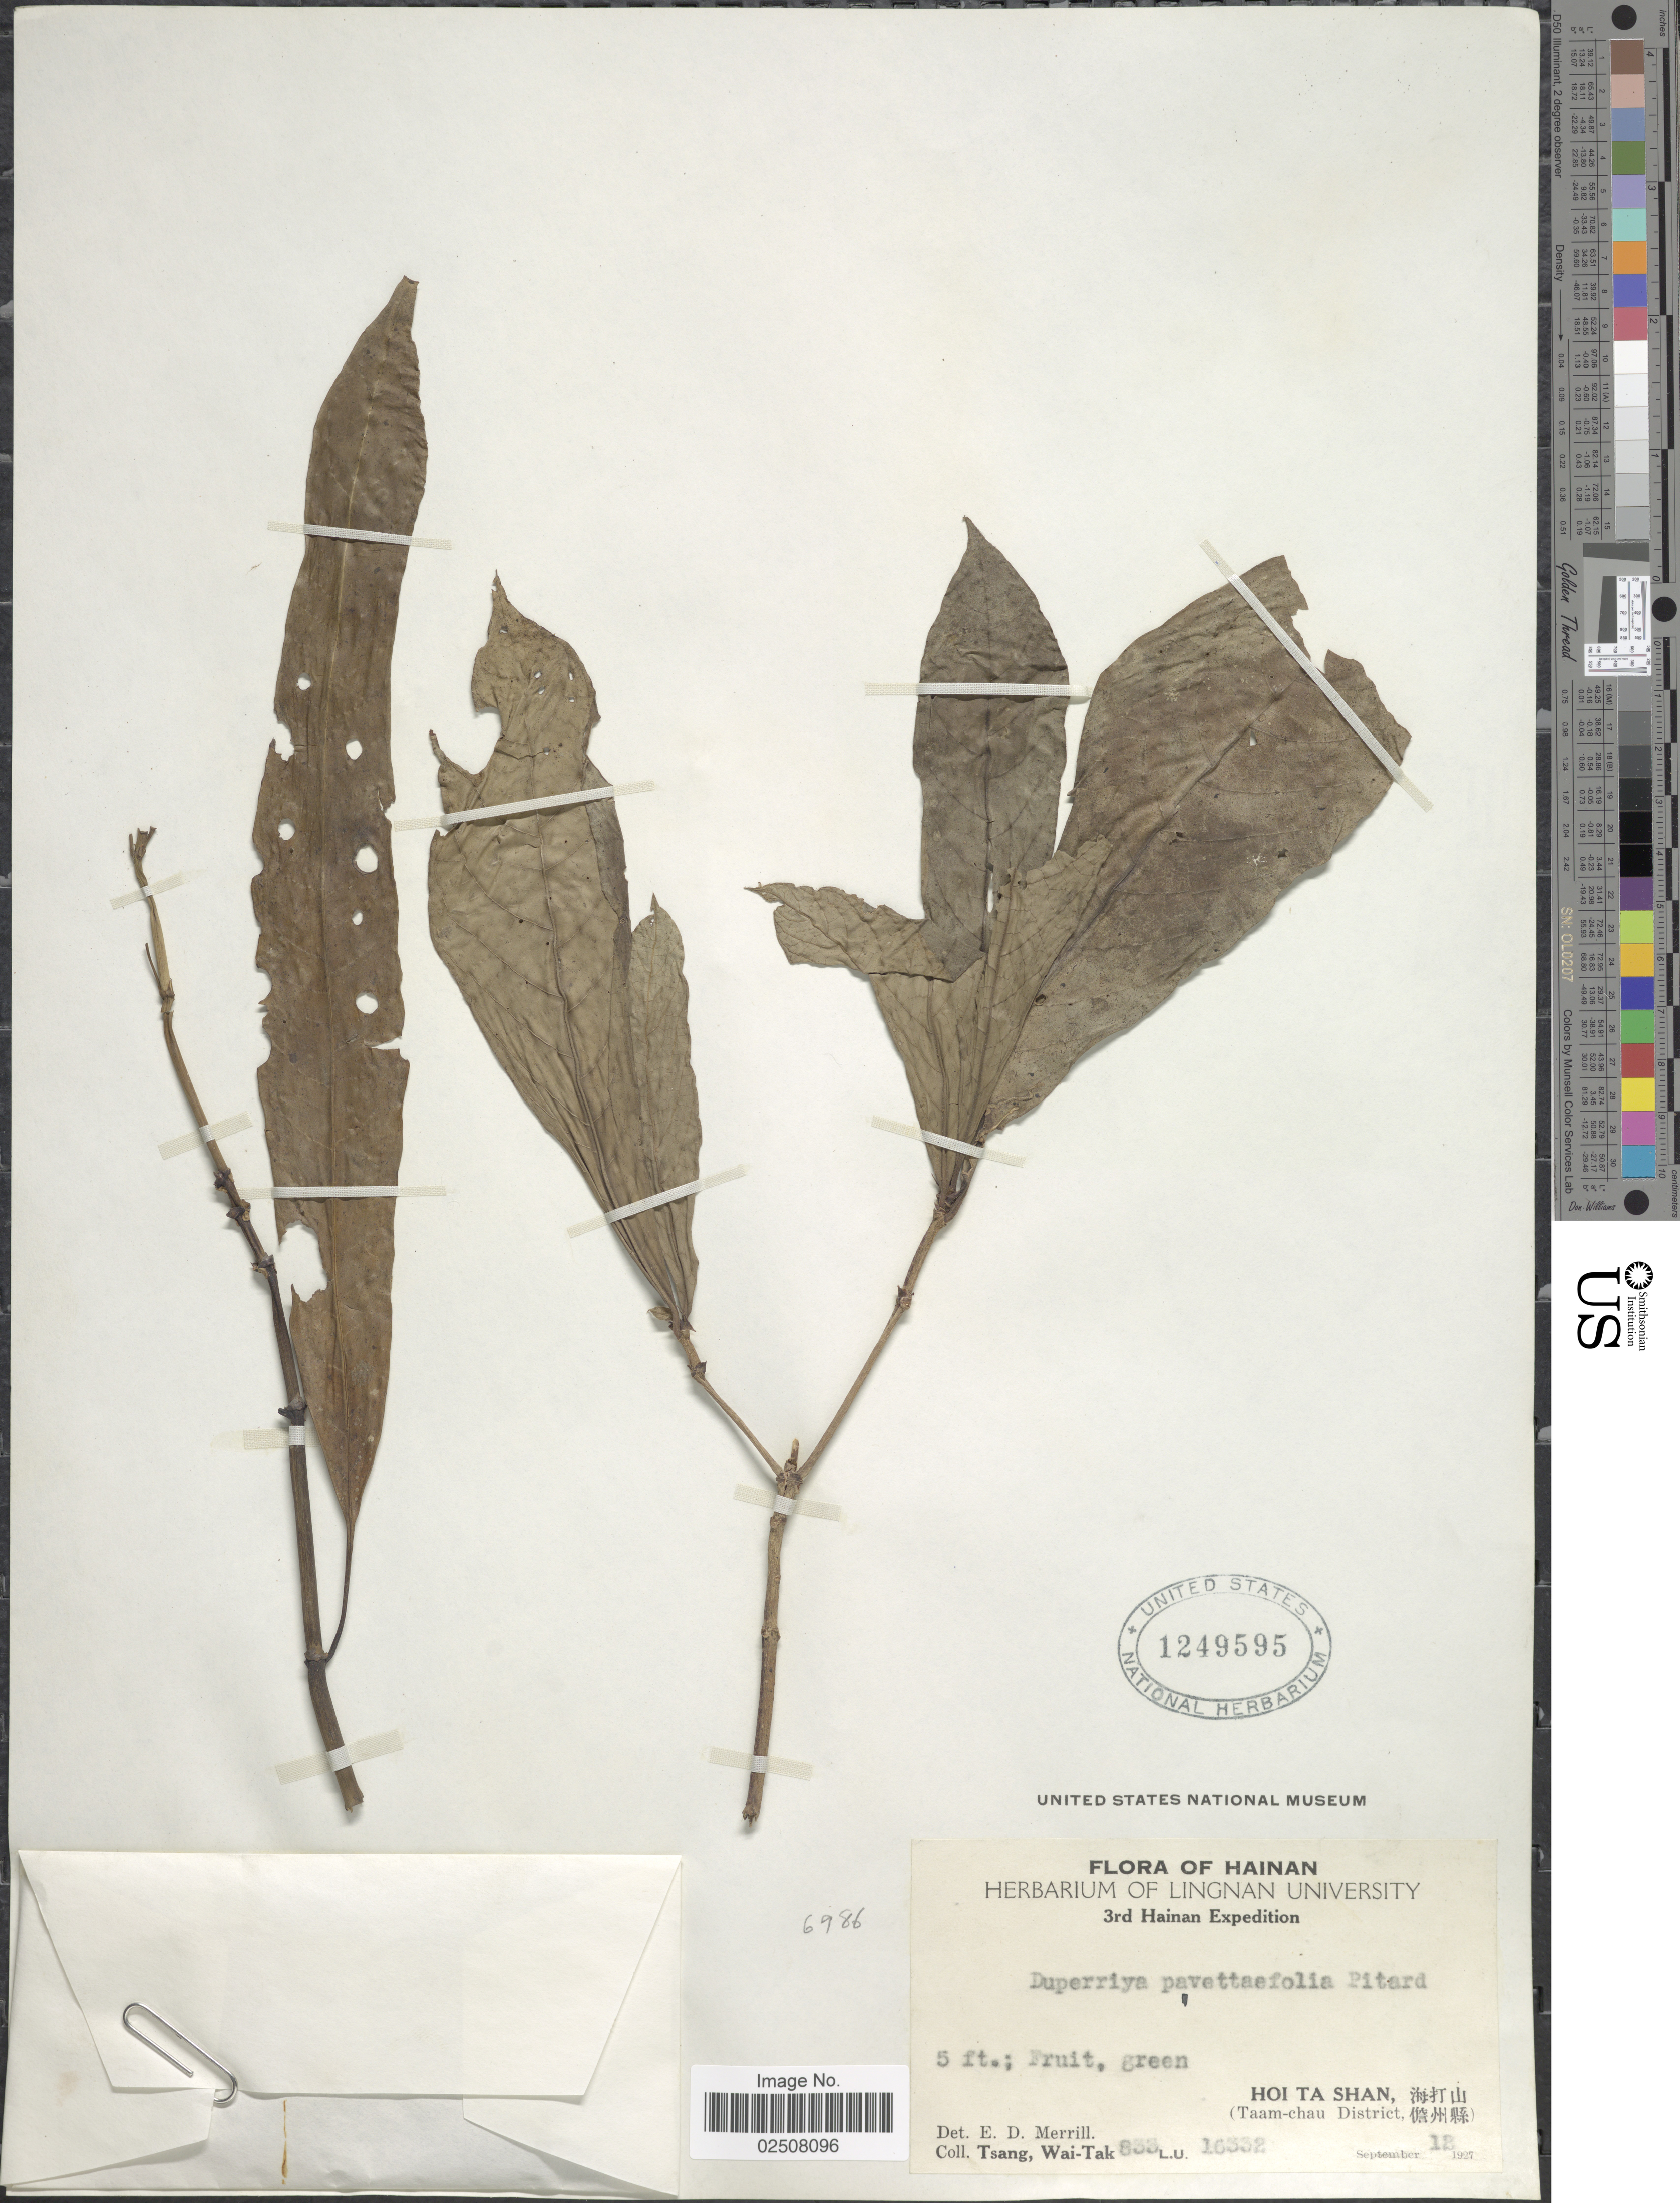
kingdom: Plantae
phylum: Tracheophyta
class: Magnoliopsida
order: Gentianales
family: Rubiaceae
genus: Duperrea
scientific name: Duperrea pavettifolia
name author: (Kurz) Pit.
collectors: W. T. Tsang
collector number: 833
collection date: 1927-09-12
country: China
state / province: Hainan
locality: Hoi Ta Shan, (Taam-chau District)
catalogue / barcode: US 1249595